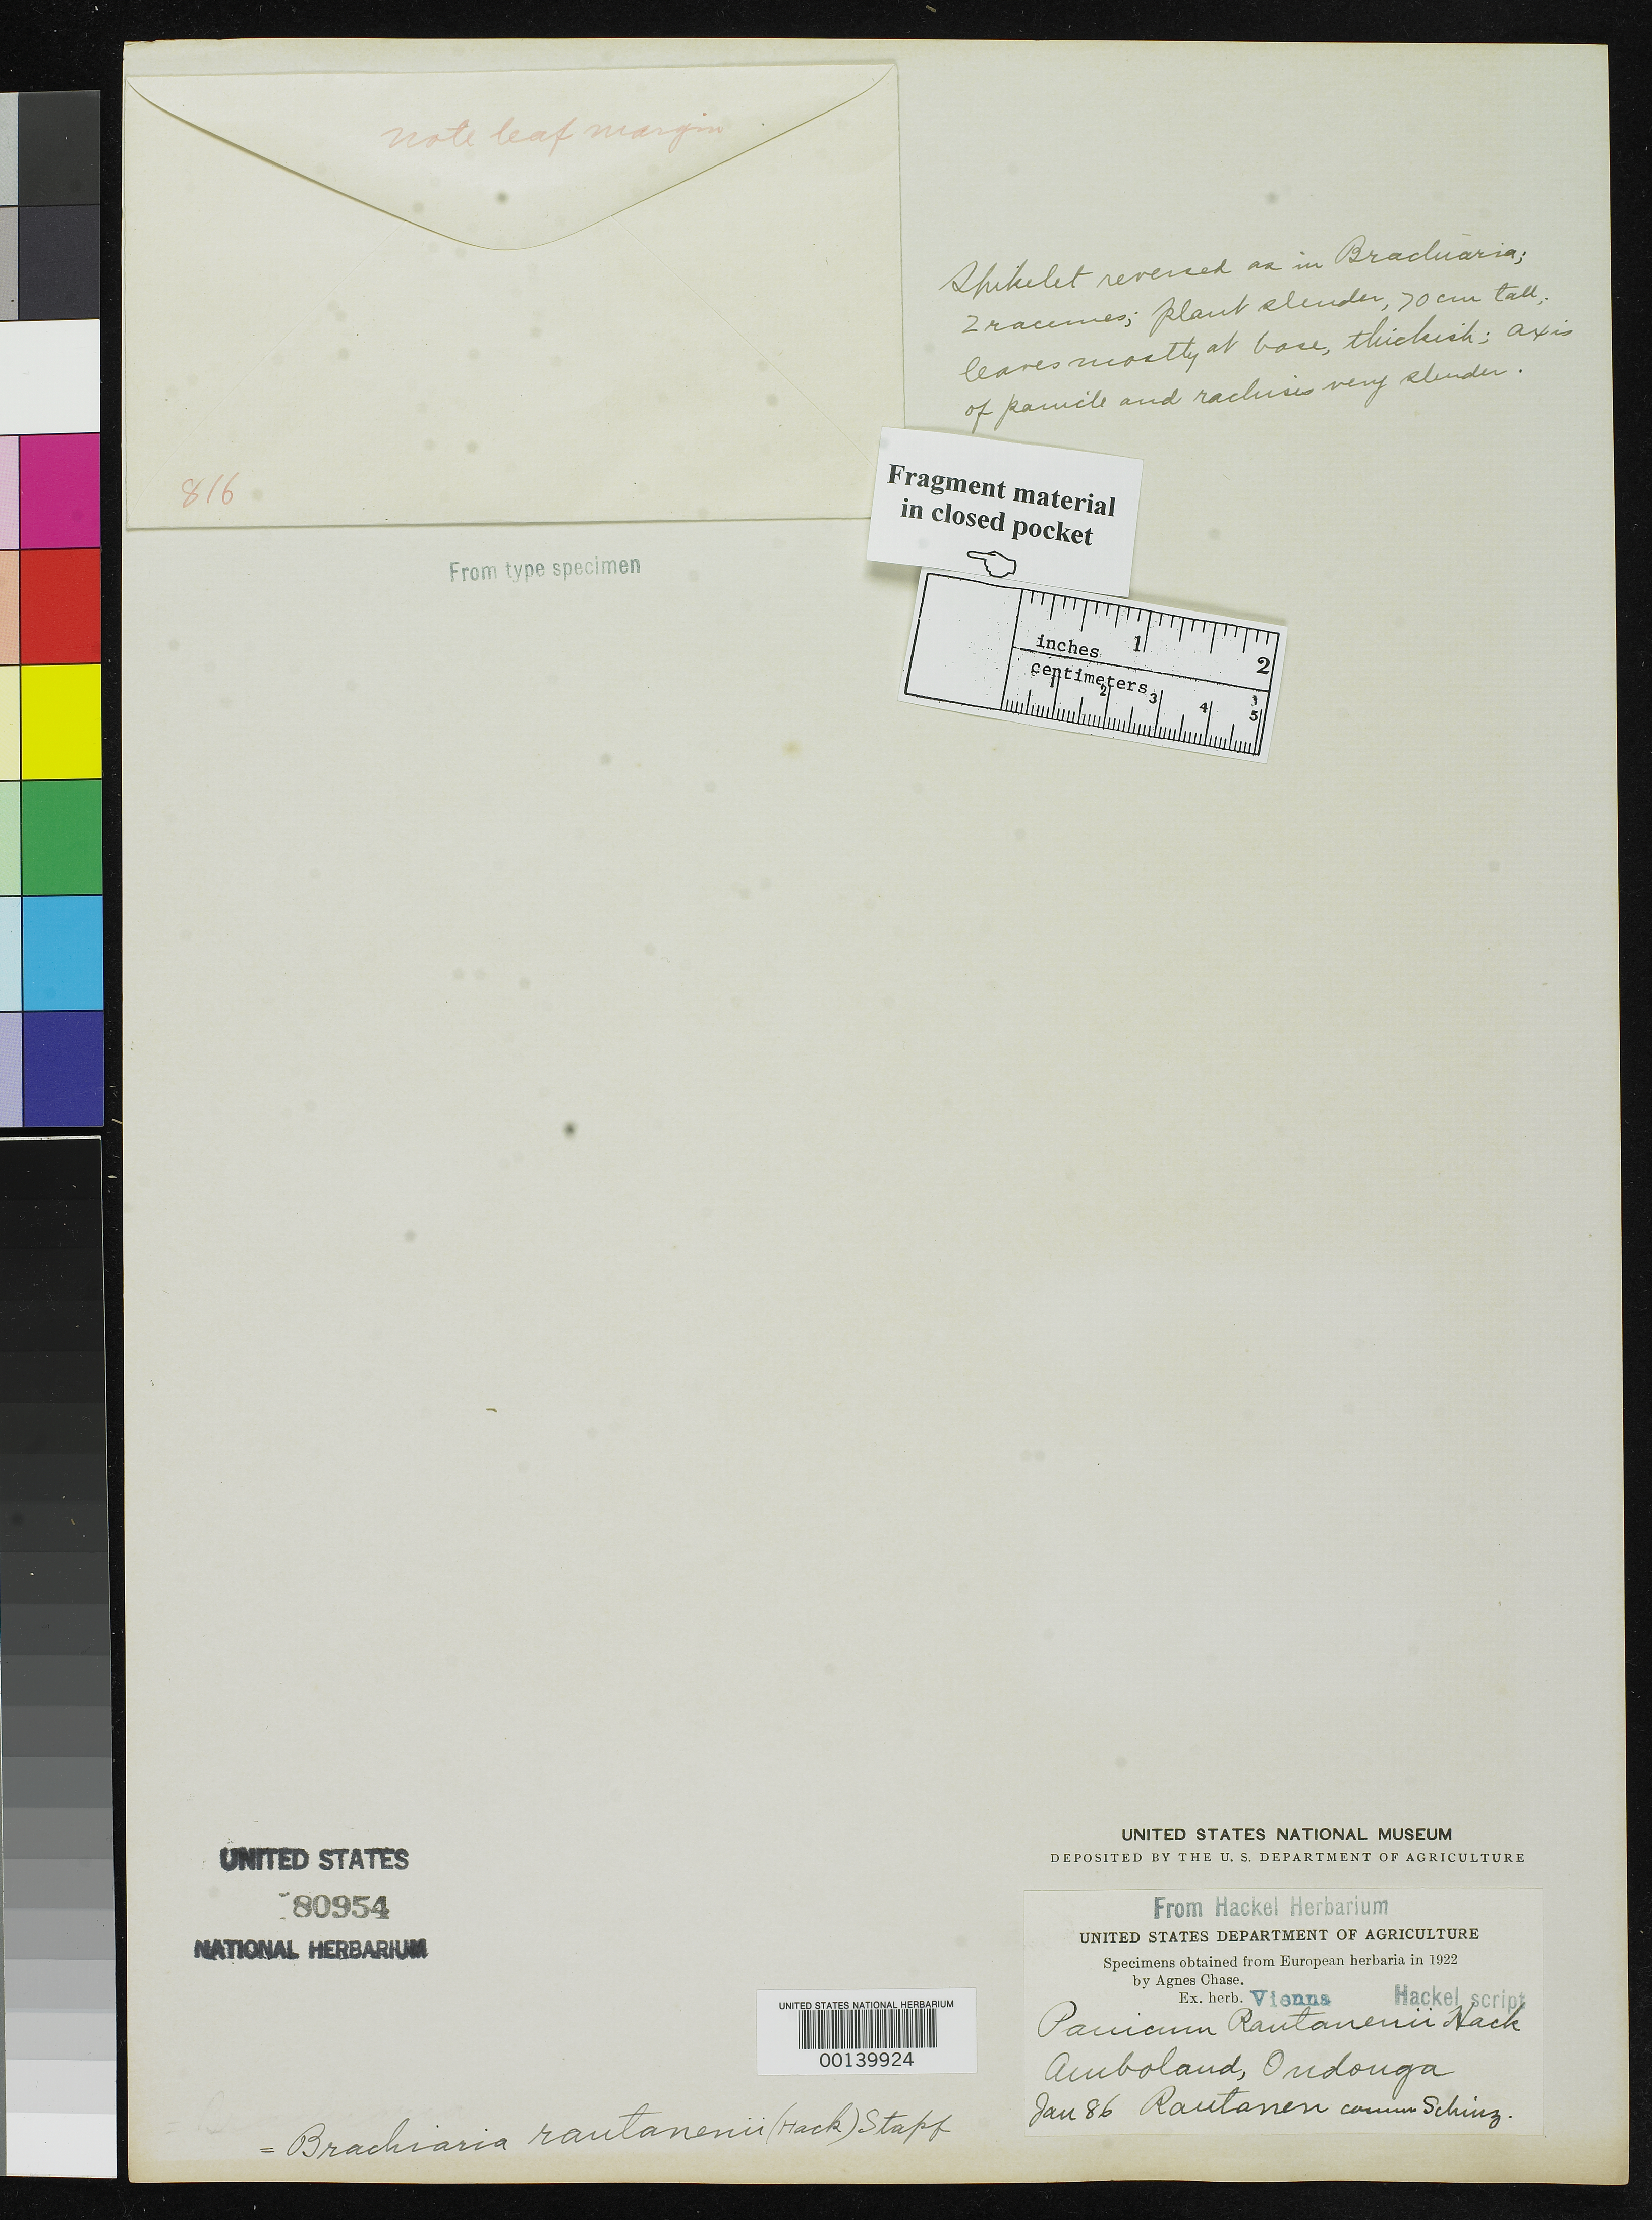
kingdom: Plantae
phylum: Tracheophyta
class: Liliopsida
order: Poales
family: Poaceae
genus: Panicum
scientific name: Panicum rautanenii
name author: Hack. ex Schinz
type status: Type Fragment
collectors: M. Rautenan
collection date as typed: Jan 1886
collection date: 1886-01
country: Namibia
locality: Amboland, Ondonga.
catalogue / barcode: US 80954